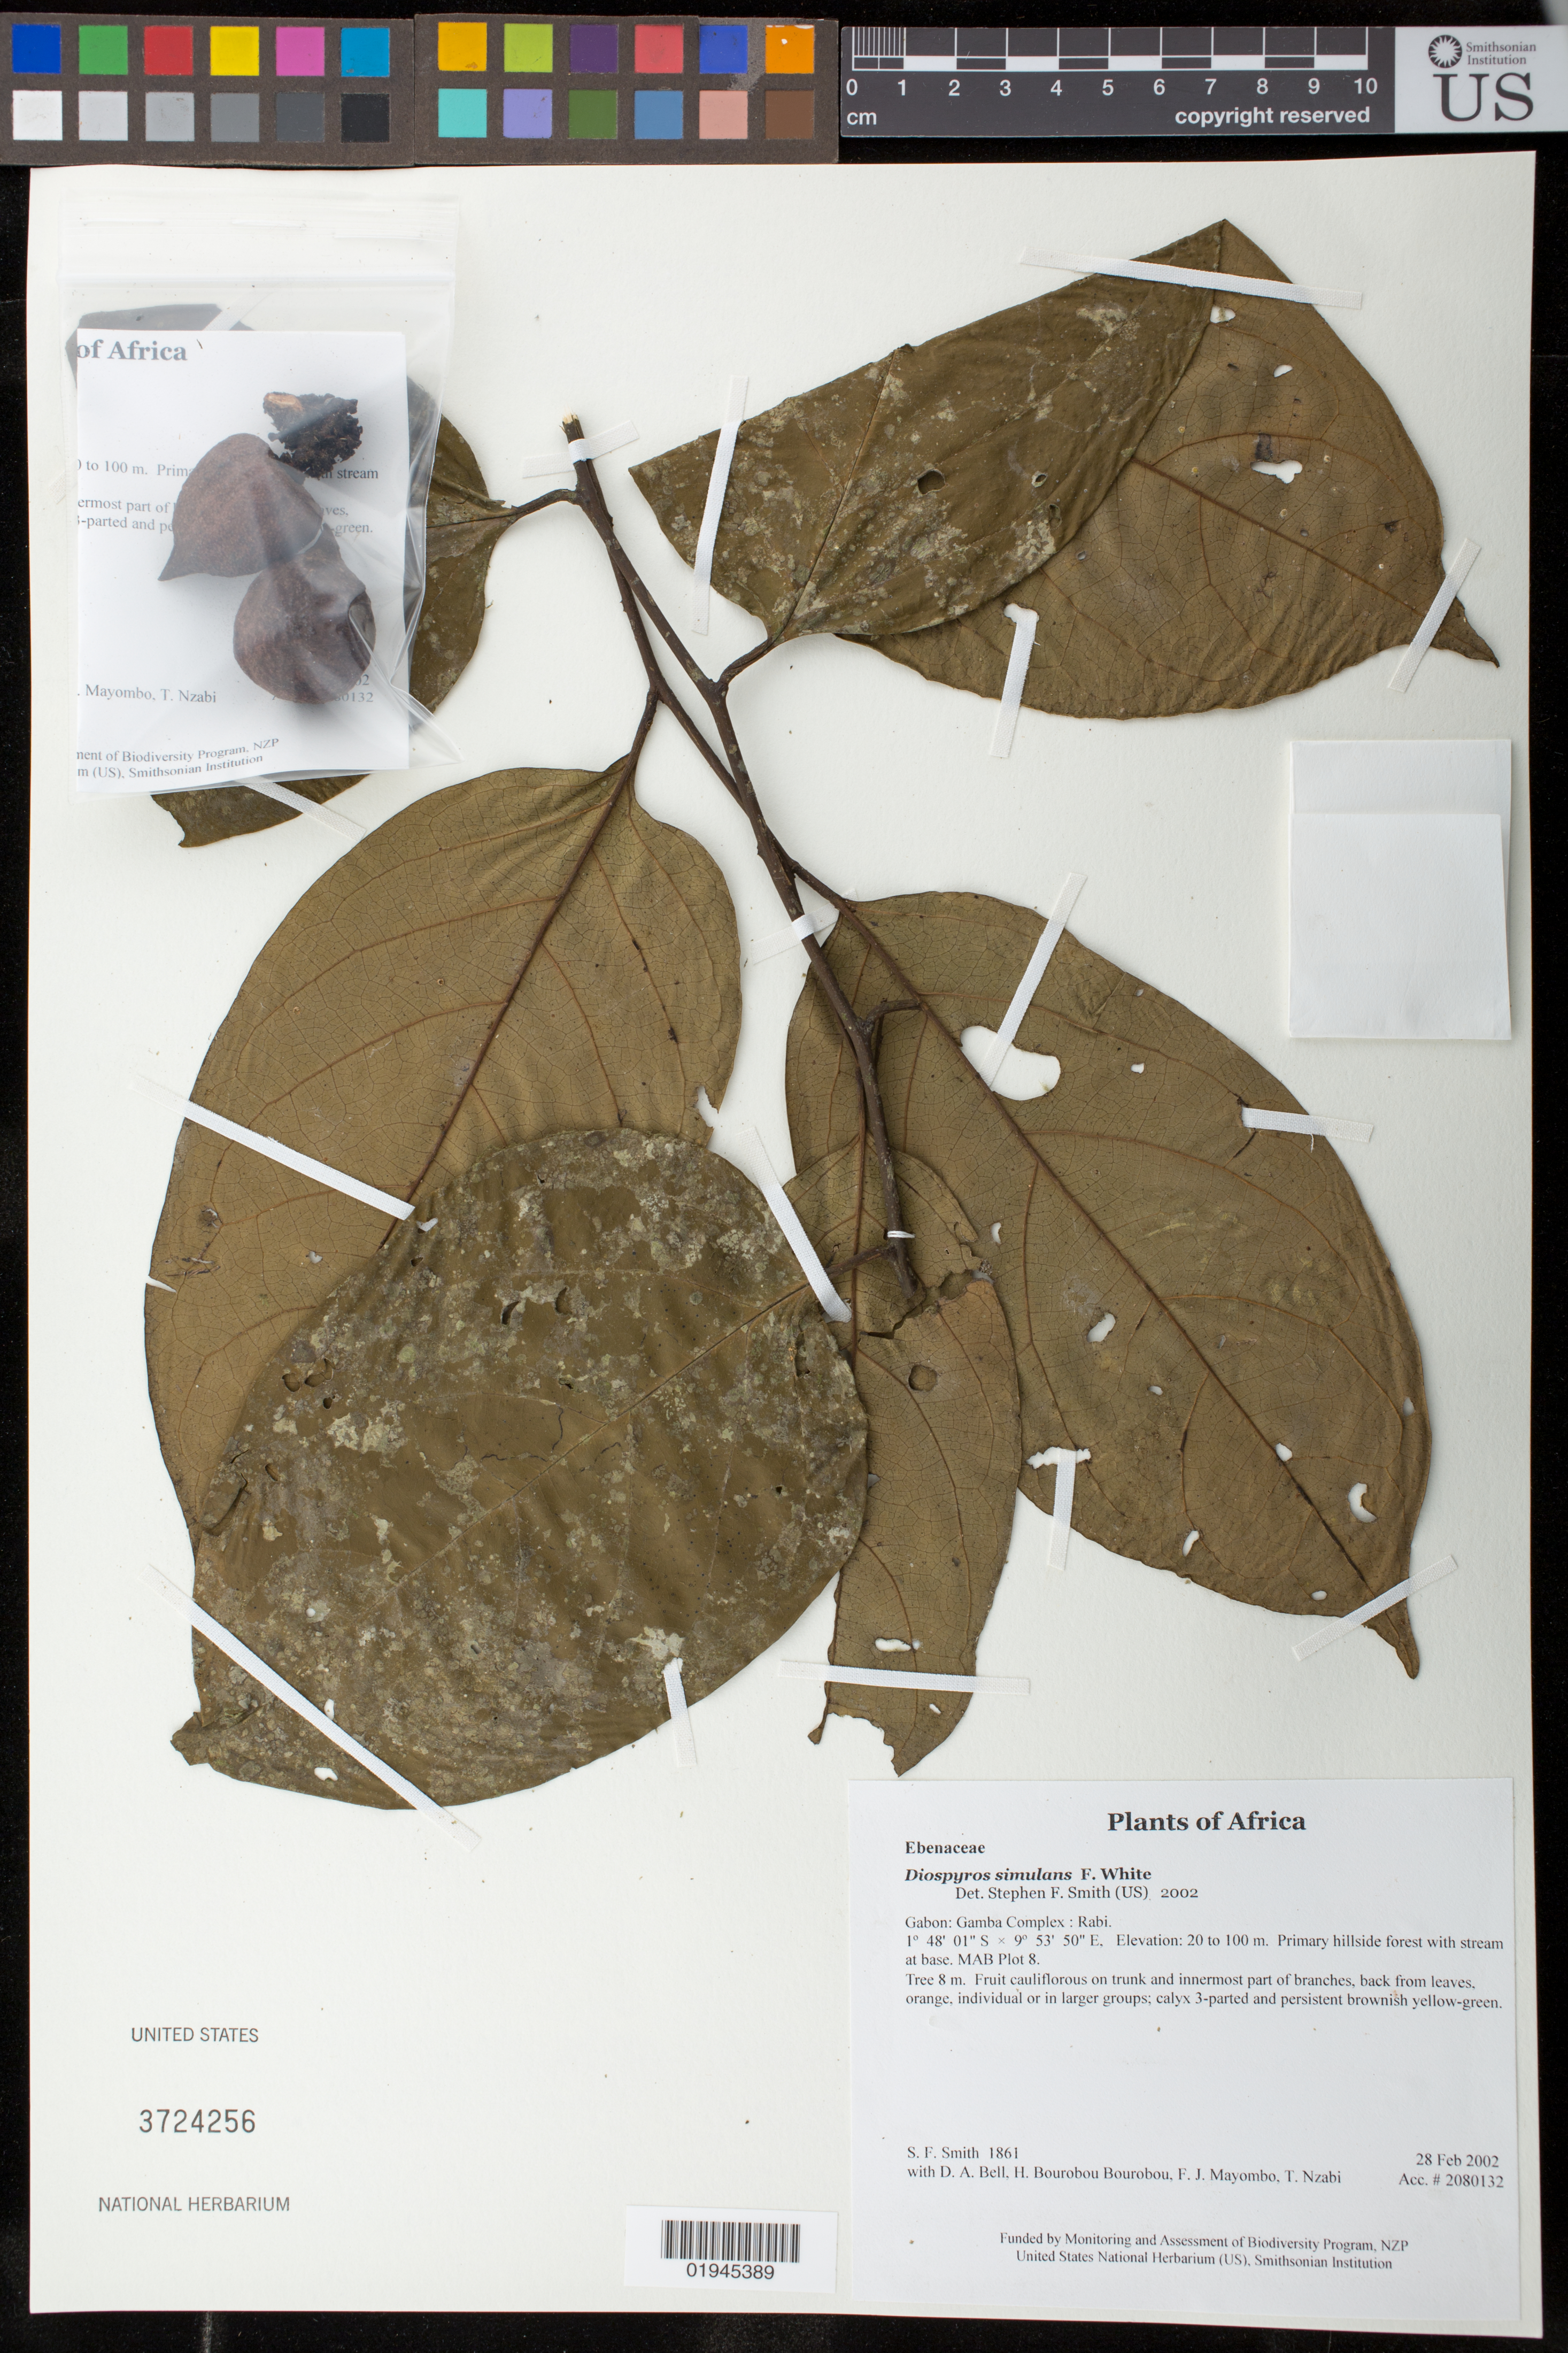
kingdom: Plantae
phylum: Tracheophyta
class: Magnoliopsida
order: Ericales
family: Ebenaceae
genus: Diospyros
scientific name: Diospyros simulans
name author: F. White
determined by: Smith, Stephen F., (US), NMNH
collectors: S.F. Smith, D. A. Bell, H. Bourobou Bourobou & F. J. Mayombo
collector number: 1861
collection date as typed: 28 Feb 2002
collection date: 2002-02-28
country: Gabon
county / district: Gamba Complex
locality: Rabi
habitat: Primary hillside forest with stream at base. MAB Plot 8.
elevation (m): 20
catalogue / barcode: US 3724256